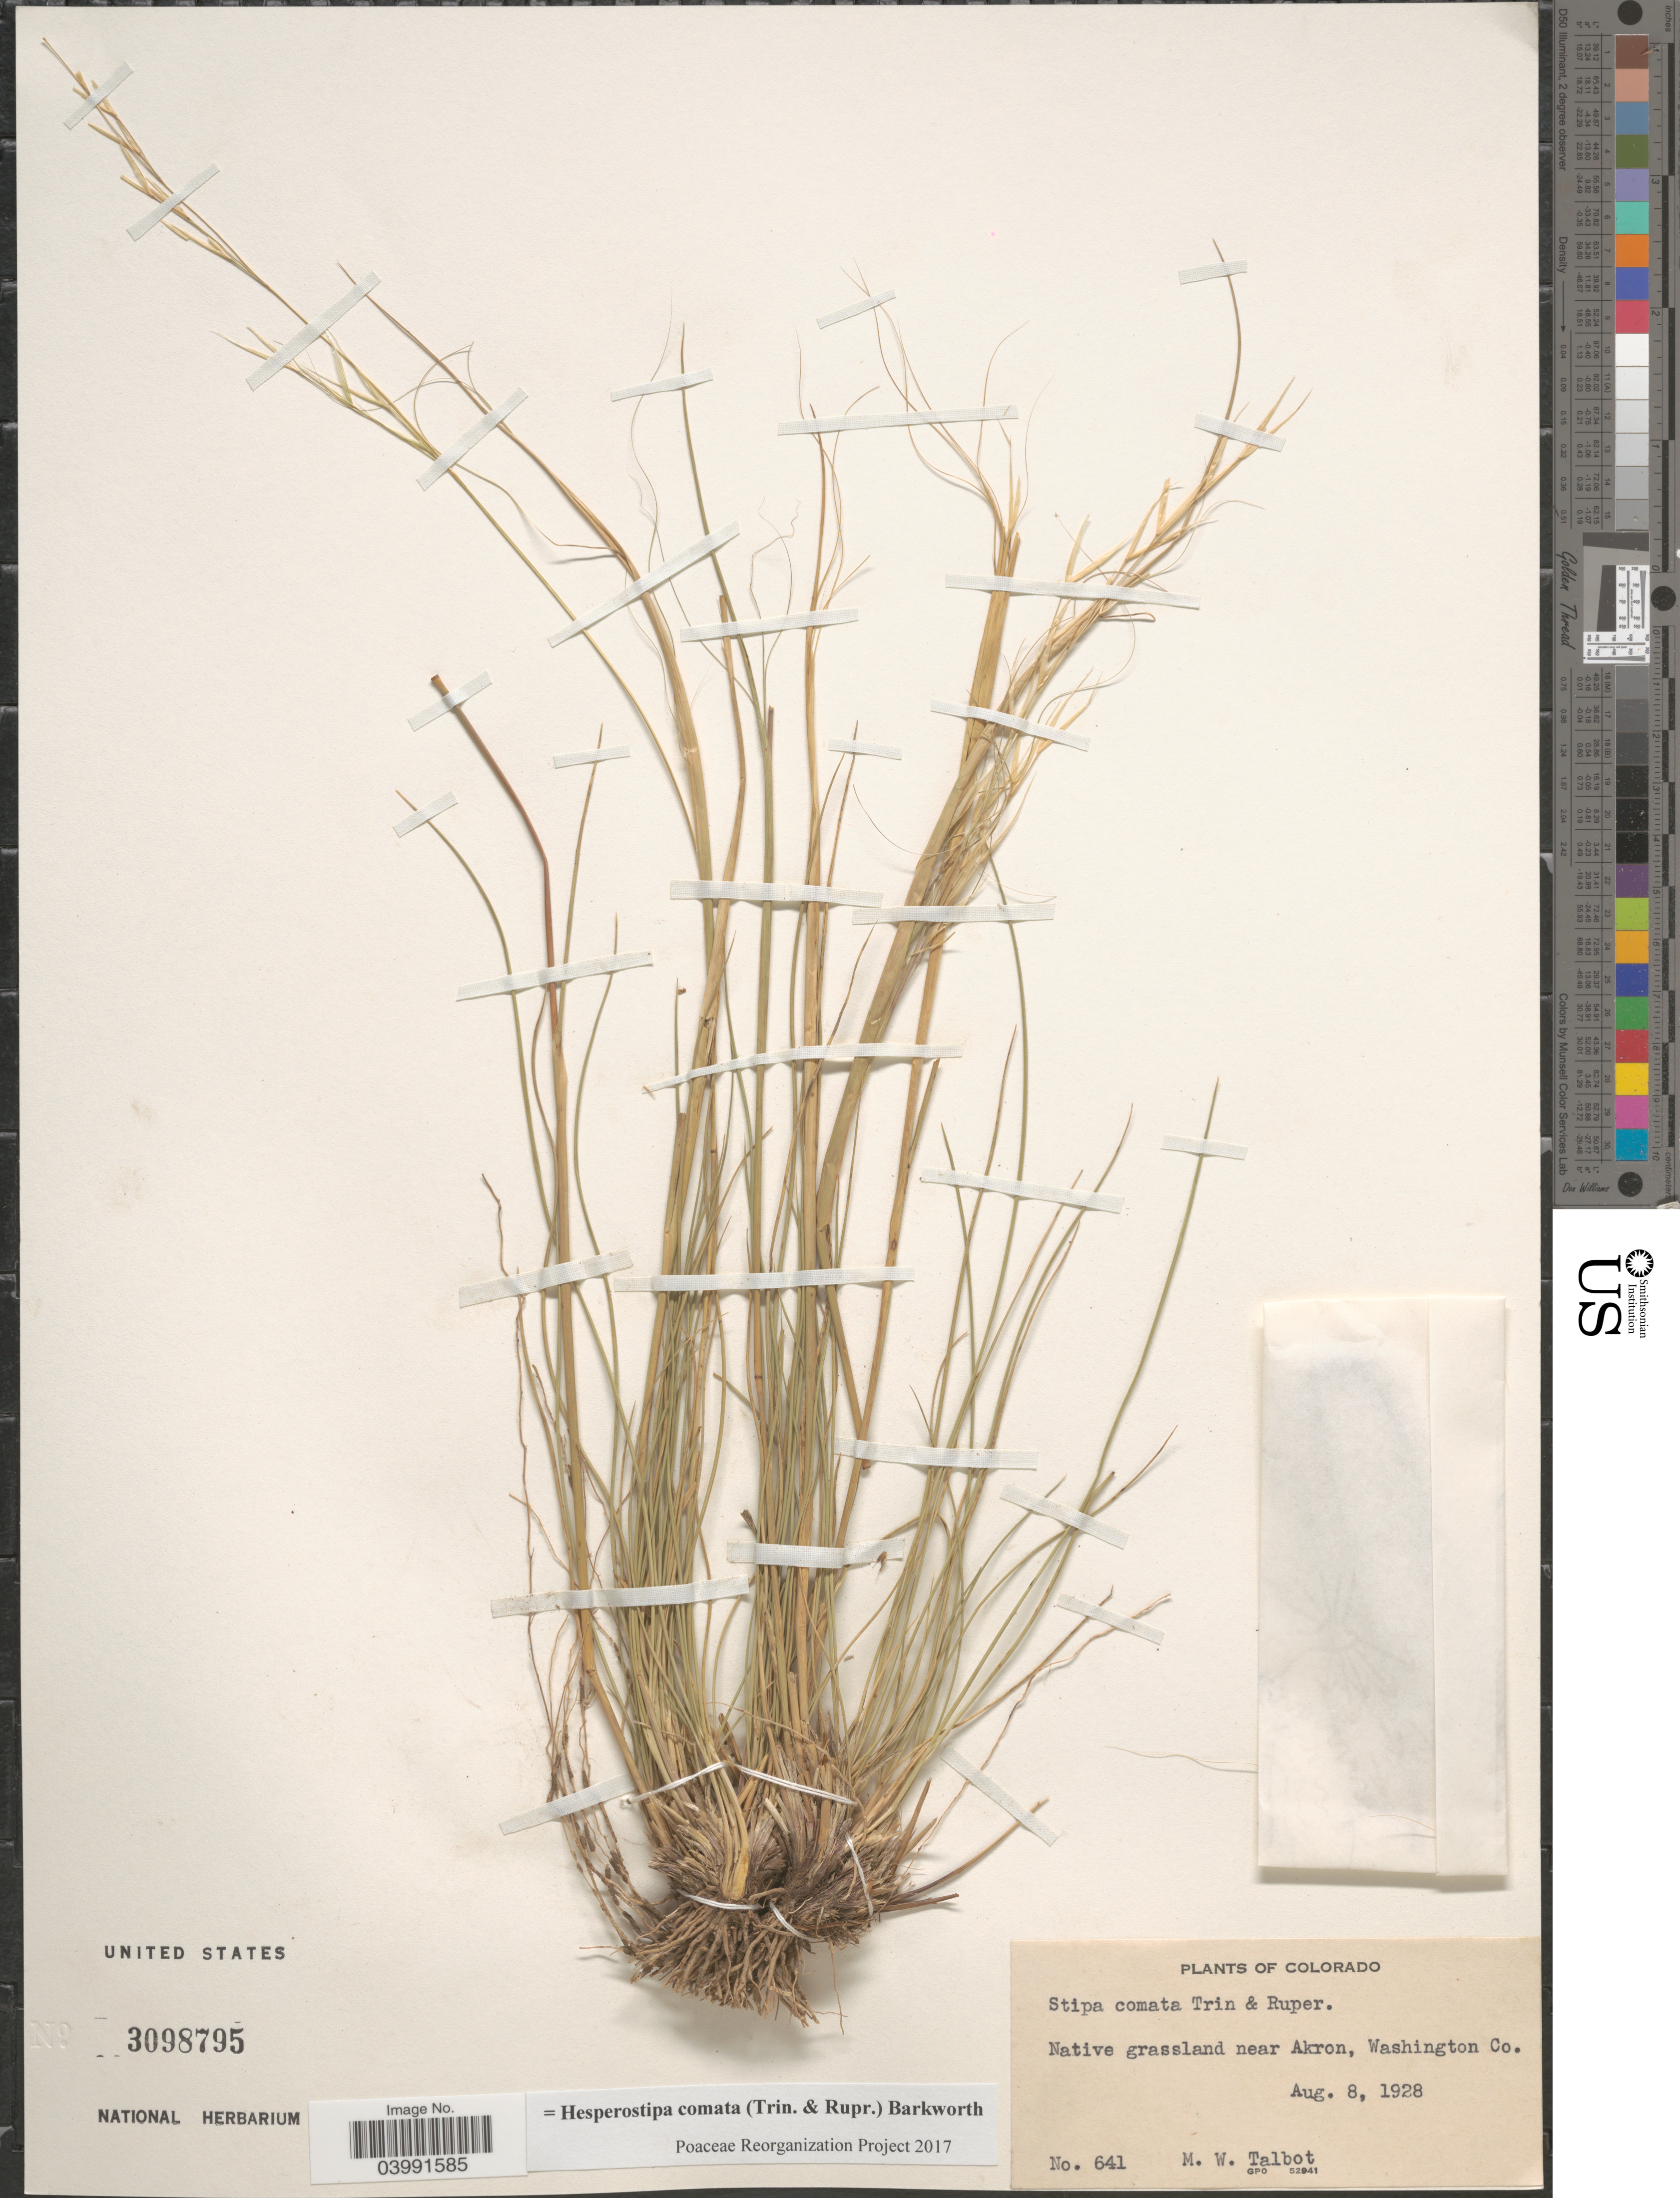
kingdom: Plantae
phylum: Tracheophyta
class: Liliopsida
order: Poales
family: Poaceae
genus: Hesperostipa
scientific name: Hesperostipa comata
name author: (Trin. & Rupr.) Barkworth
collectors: M. Talbot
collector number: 641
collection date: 1928-08-08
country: United States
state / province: Colorado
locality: Near Akron, Washington Co.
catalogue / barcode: US 3098795